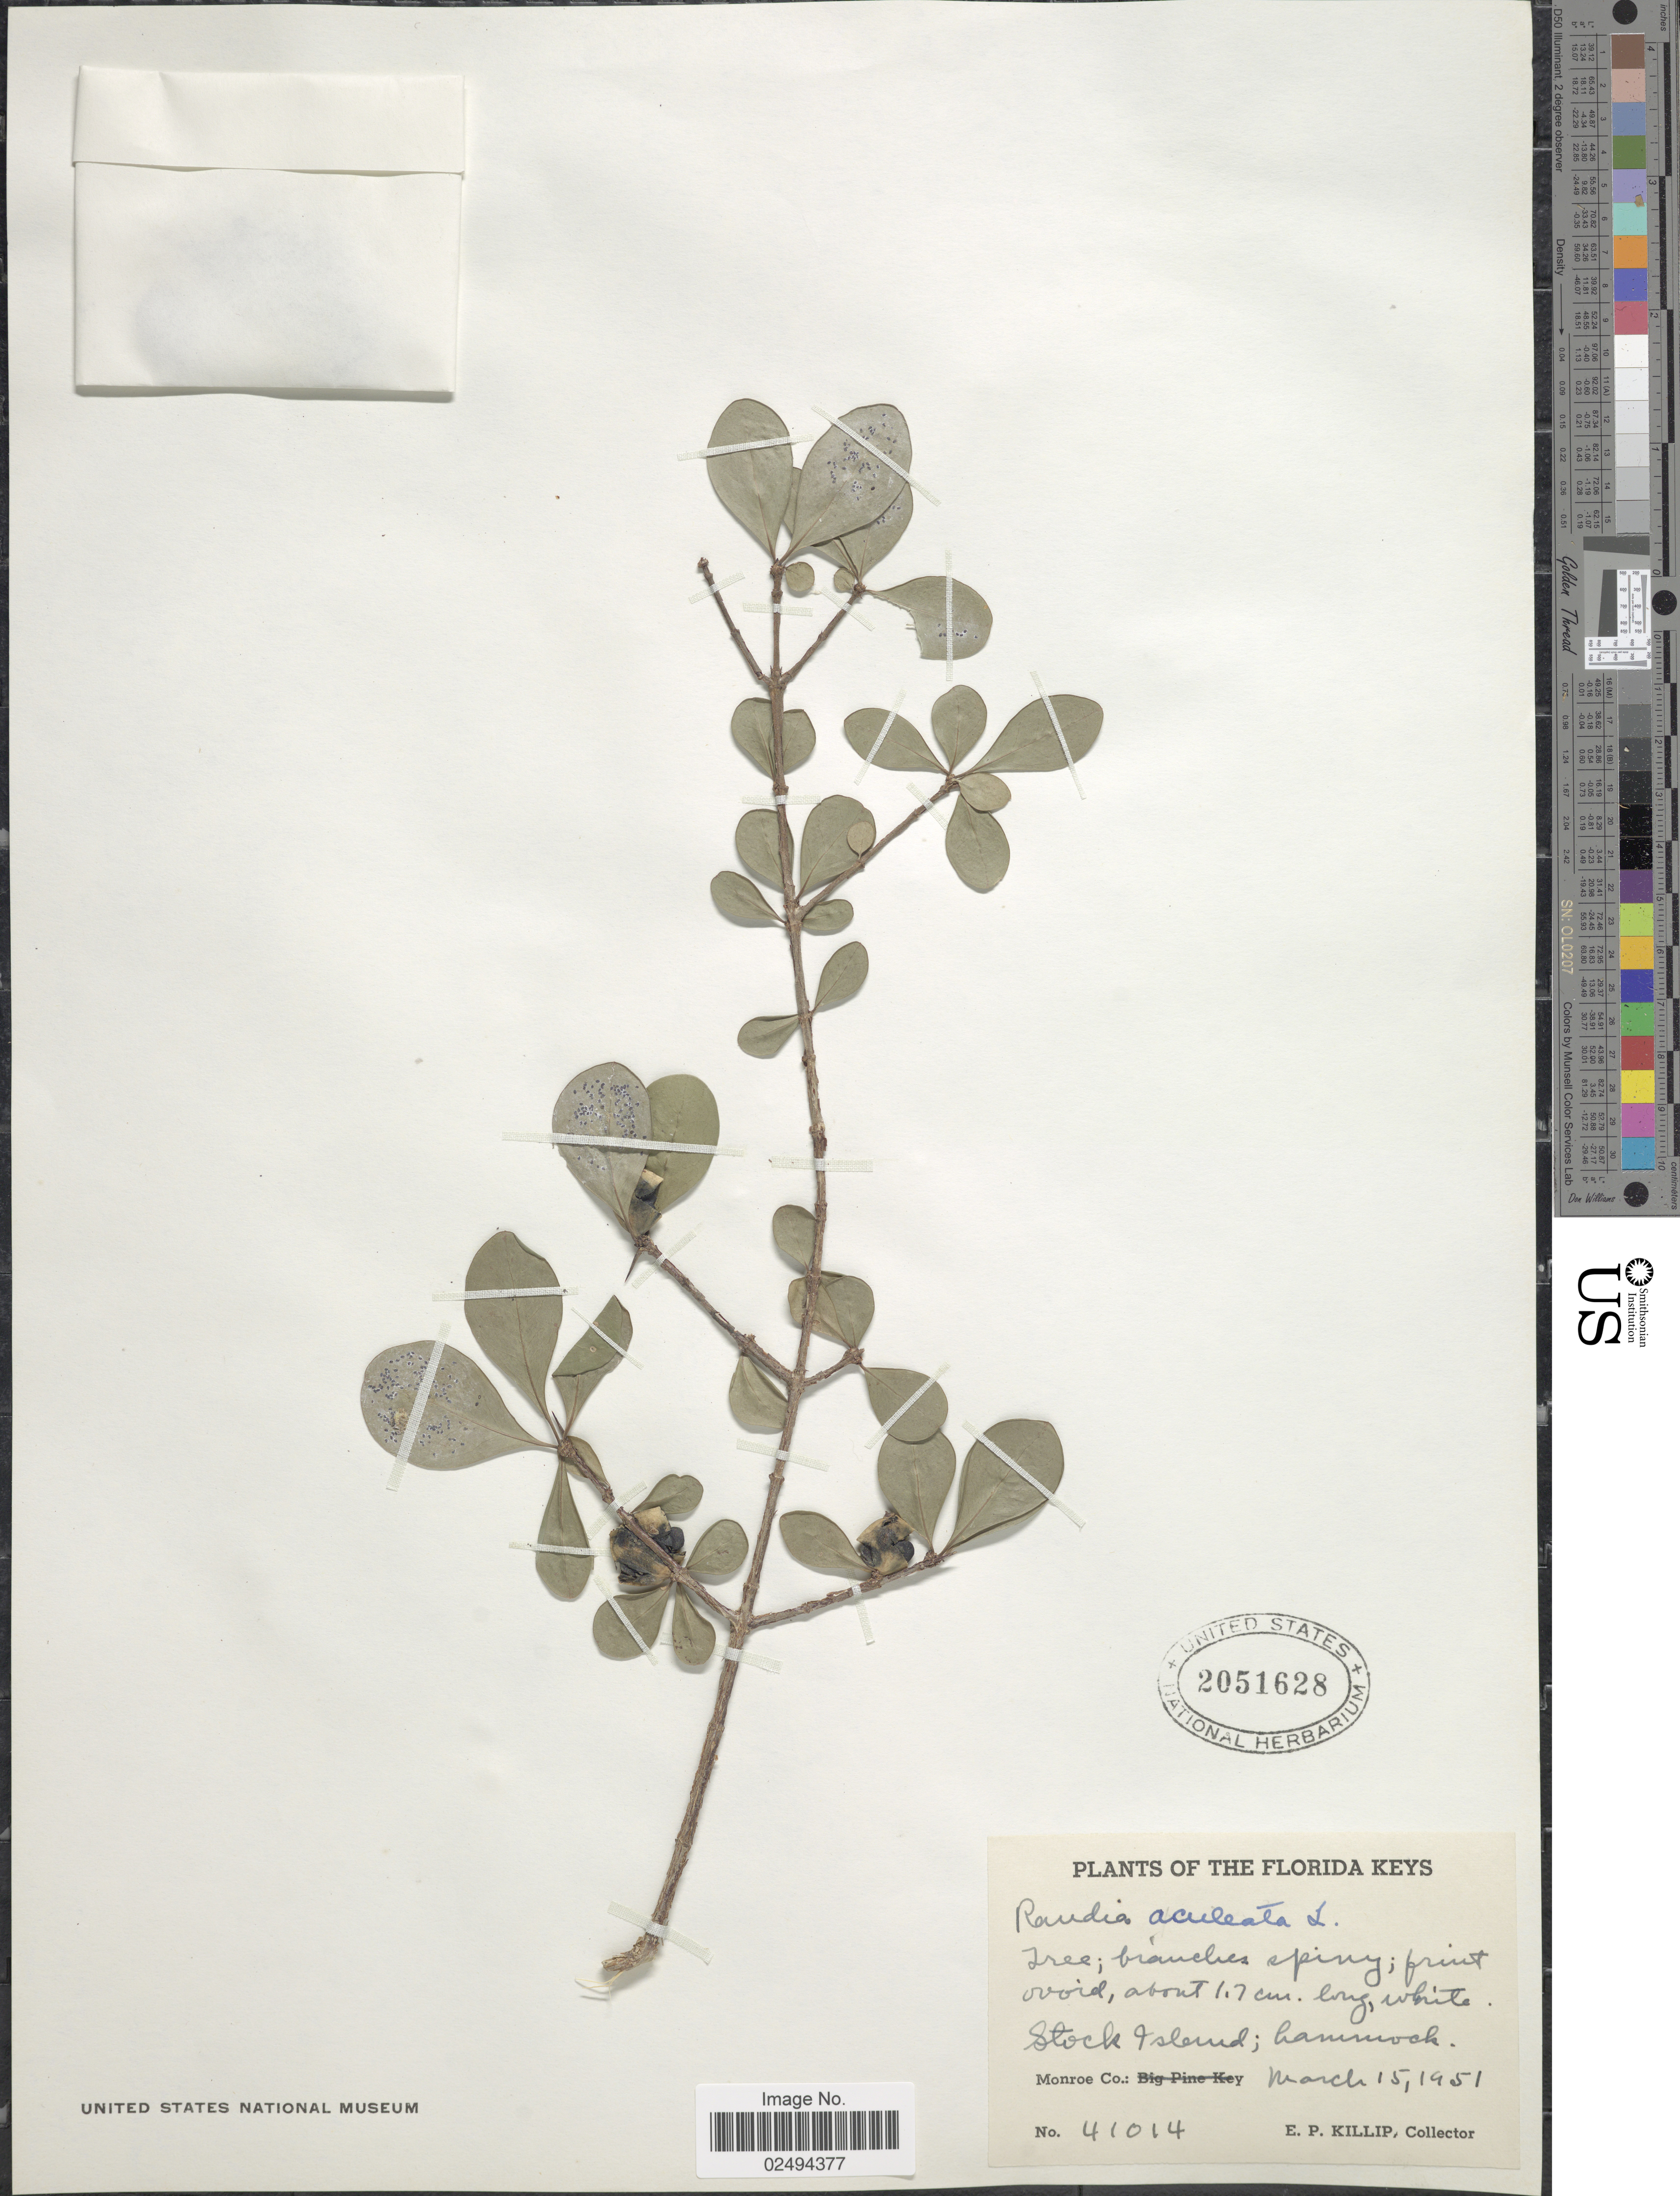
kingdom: Plantae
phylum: Tracheophyta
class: Magnoliopsida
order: Gentianales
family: Rubiaceae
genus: Randia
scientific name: Randia aculeata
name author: L.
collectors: E. P. Killip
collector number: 41014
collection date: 1951-03-15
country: United States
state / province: Florida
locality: The Florida Keys, Stock Island; hammock Monroe Co.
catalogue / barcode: US 2051628